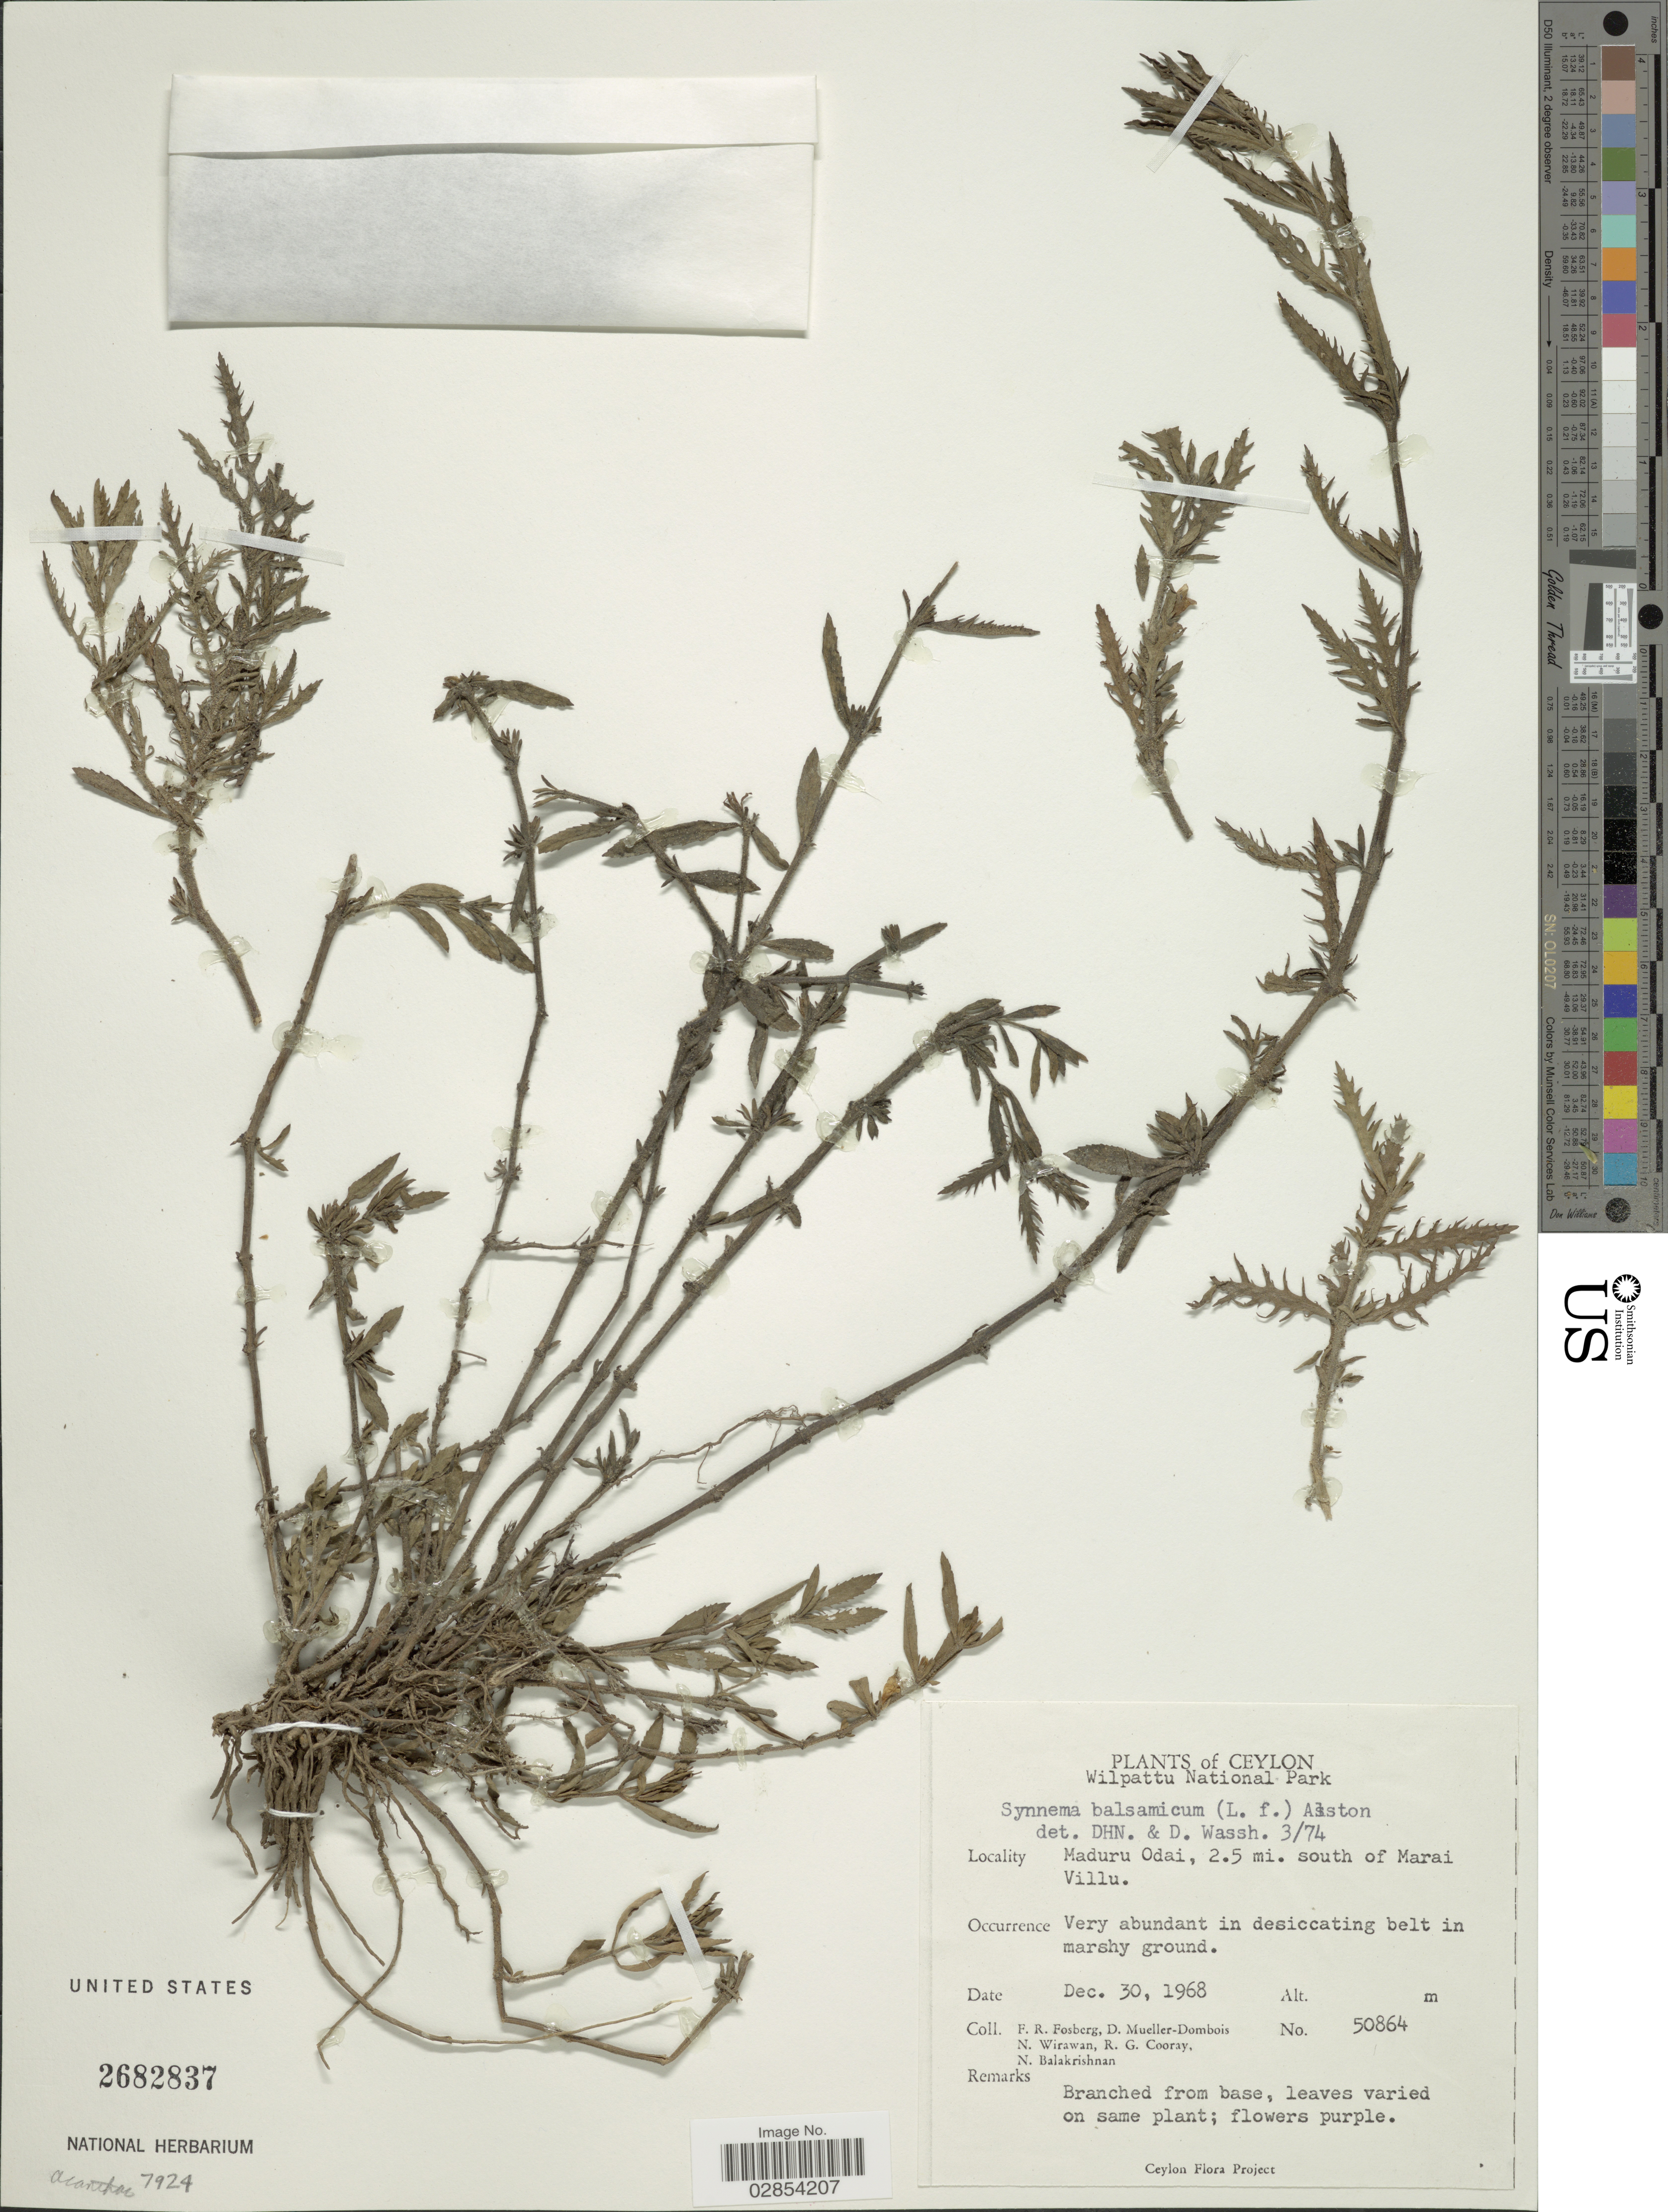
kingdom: Plantae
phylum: Tracheophyta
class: Magnoliopsida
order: Lamiales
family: Acanthaceae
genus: Hygrophila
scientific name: Hygrophila balsamica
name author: Raf.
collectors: F. R. Fosberg, D. Mueller-Dombois, N. Wirawan, R. Cooray & N. Balakrishnan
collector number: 50864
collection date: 1968-12-30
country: Sri Lanka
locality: Ceylon. Wilpattu National Park. Maduru Odai, 2.5 mi. south of Marai Villu.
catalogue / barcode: US 2682837